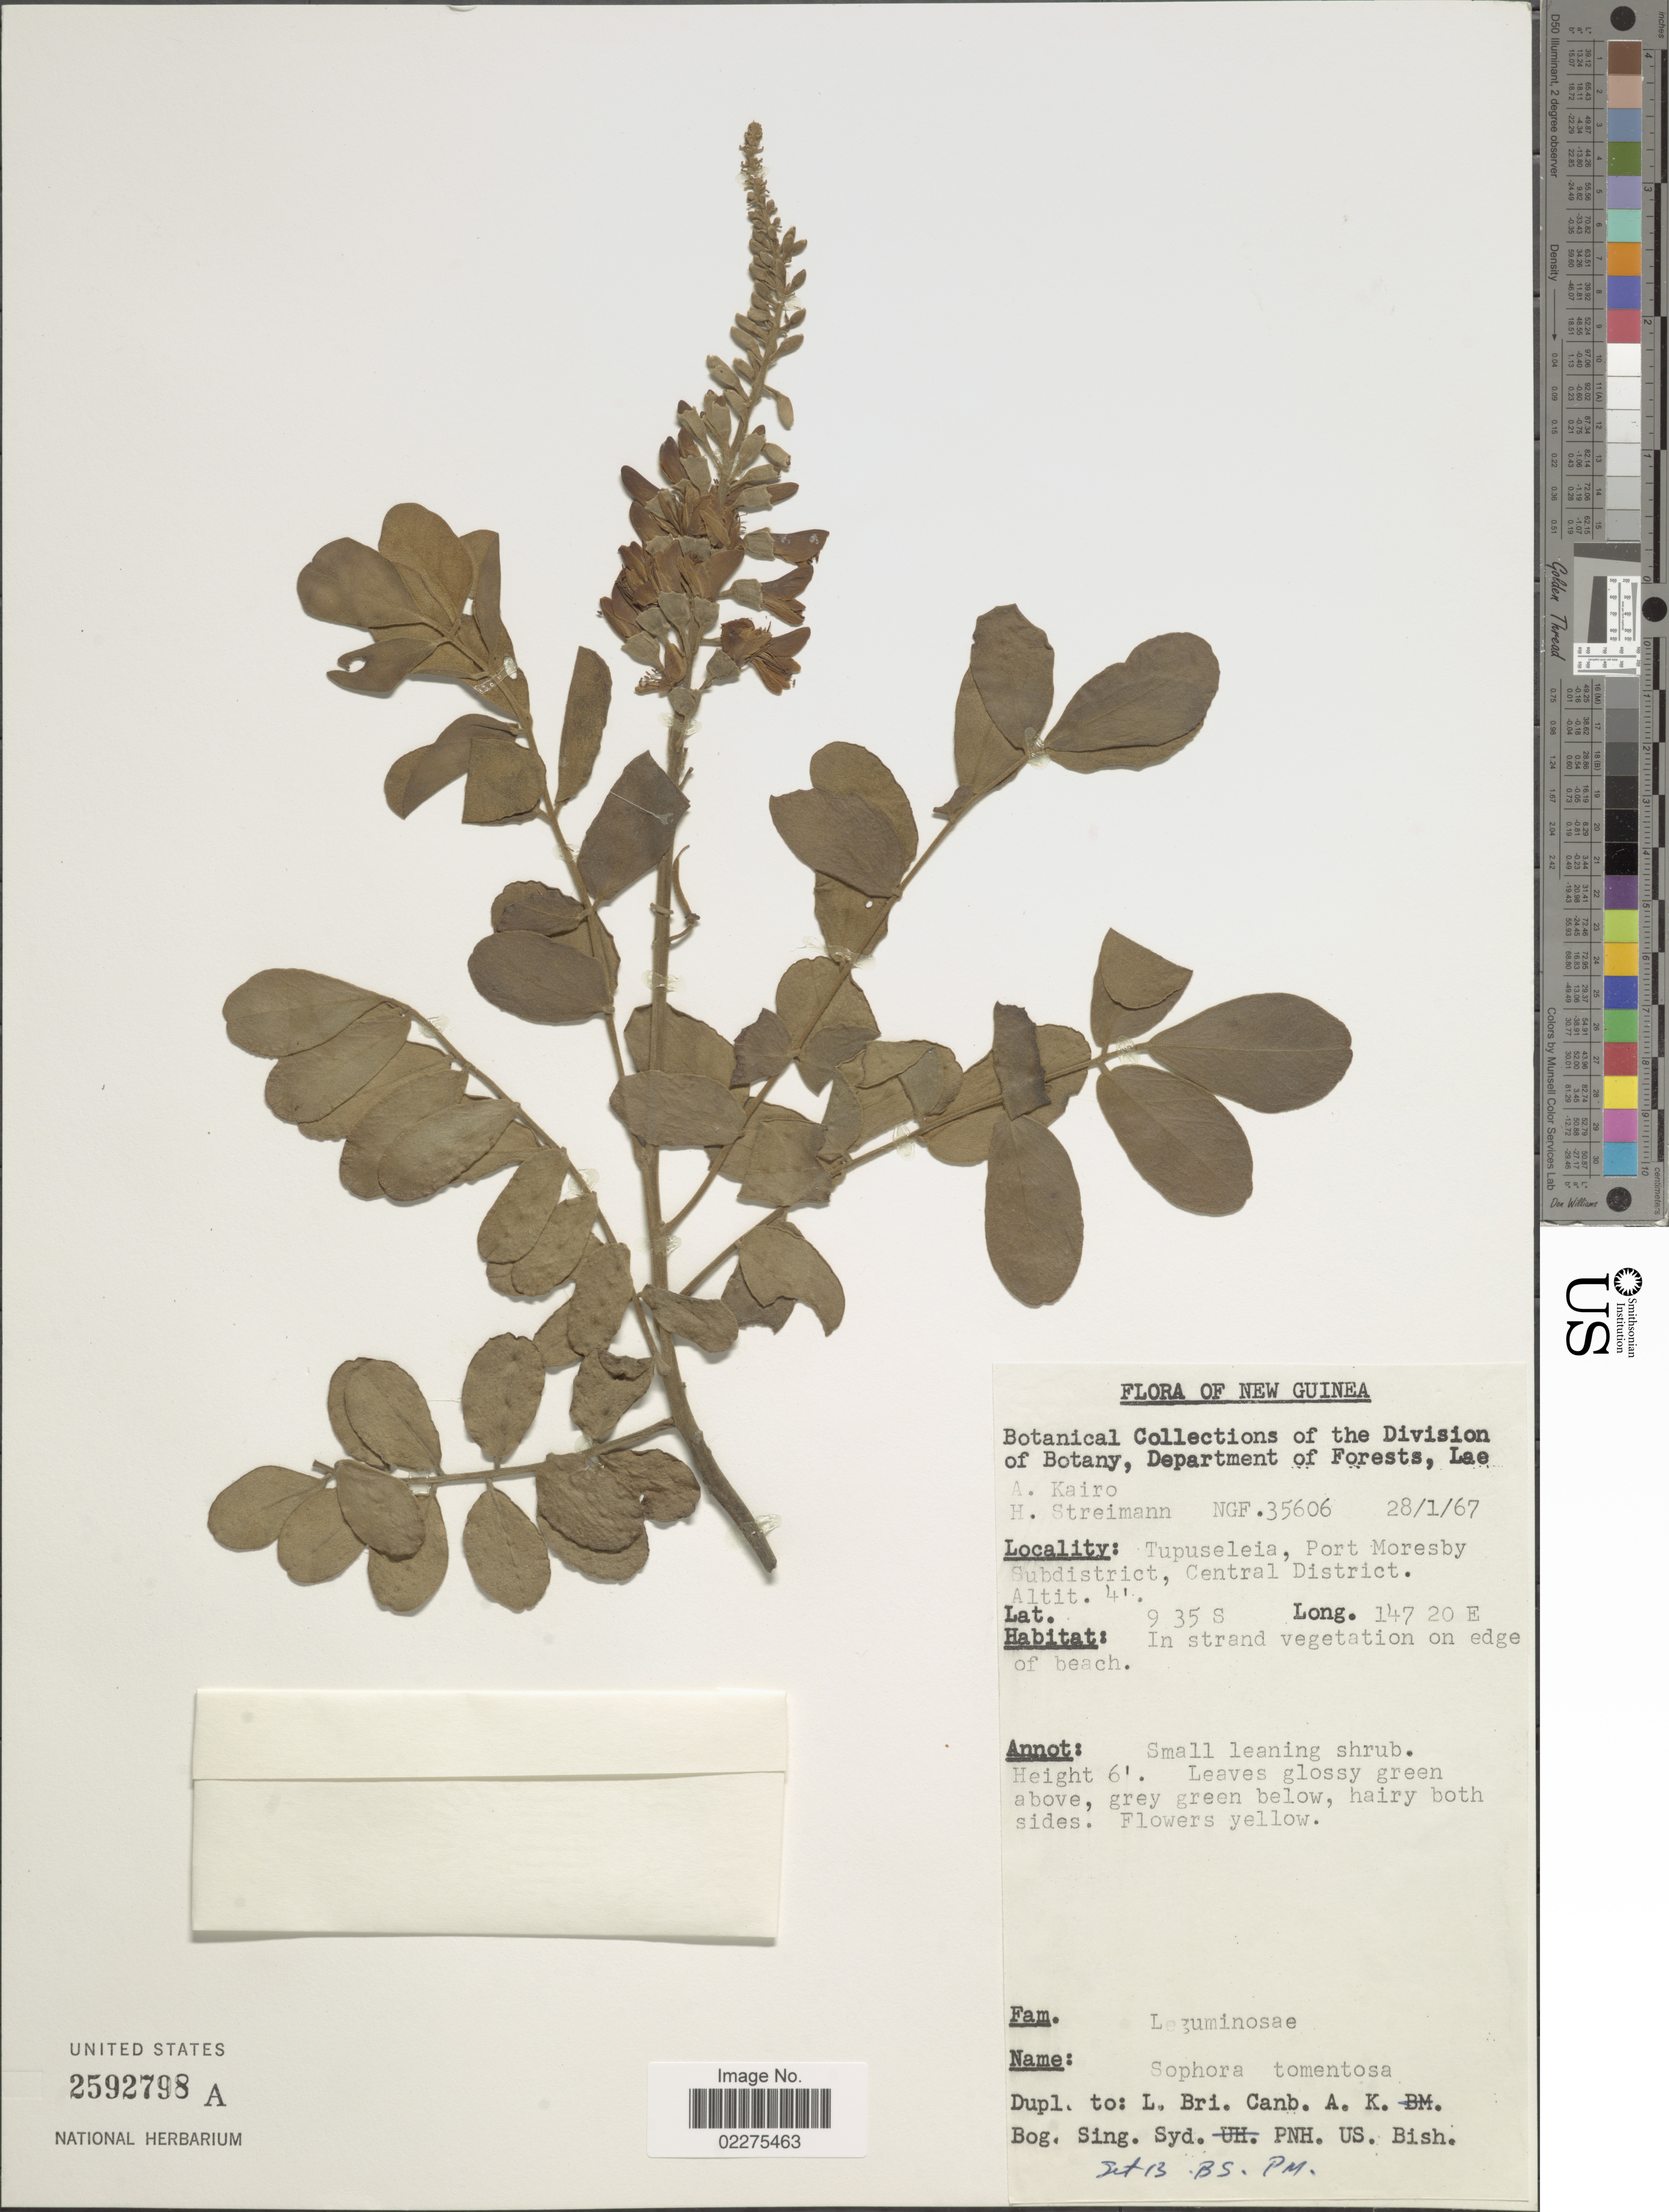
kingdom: Plantae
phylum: Tracheophyta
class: Magnoliopsida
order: Fabales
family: Fabaceae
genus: Sophora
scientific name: Sophora tomentosa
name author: L.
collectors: A. Kairo & H. Streimann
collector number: NGF 35606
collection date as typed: Transcribed d/m/y: 28/1/67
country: Papua New Guinea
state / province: Central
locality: New Guinea. Tupuseleia, Port Moresby Subdistrict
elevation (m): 1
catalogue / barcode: US 2592798A